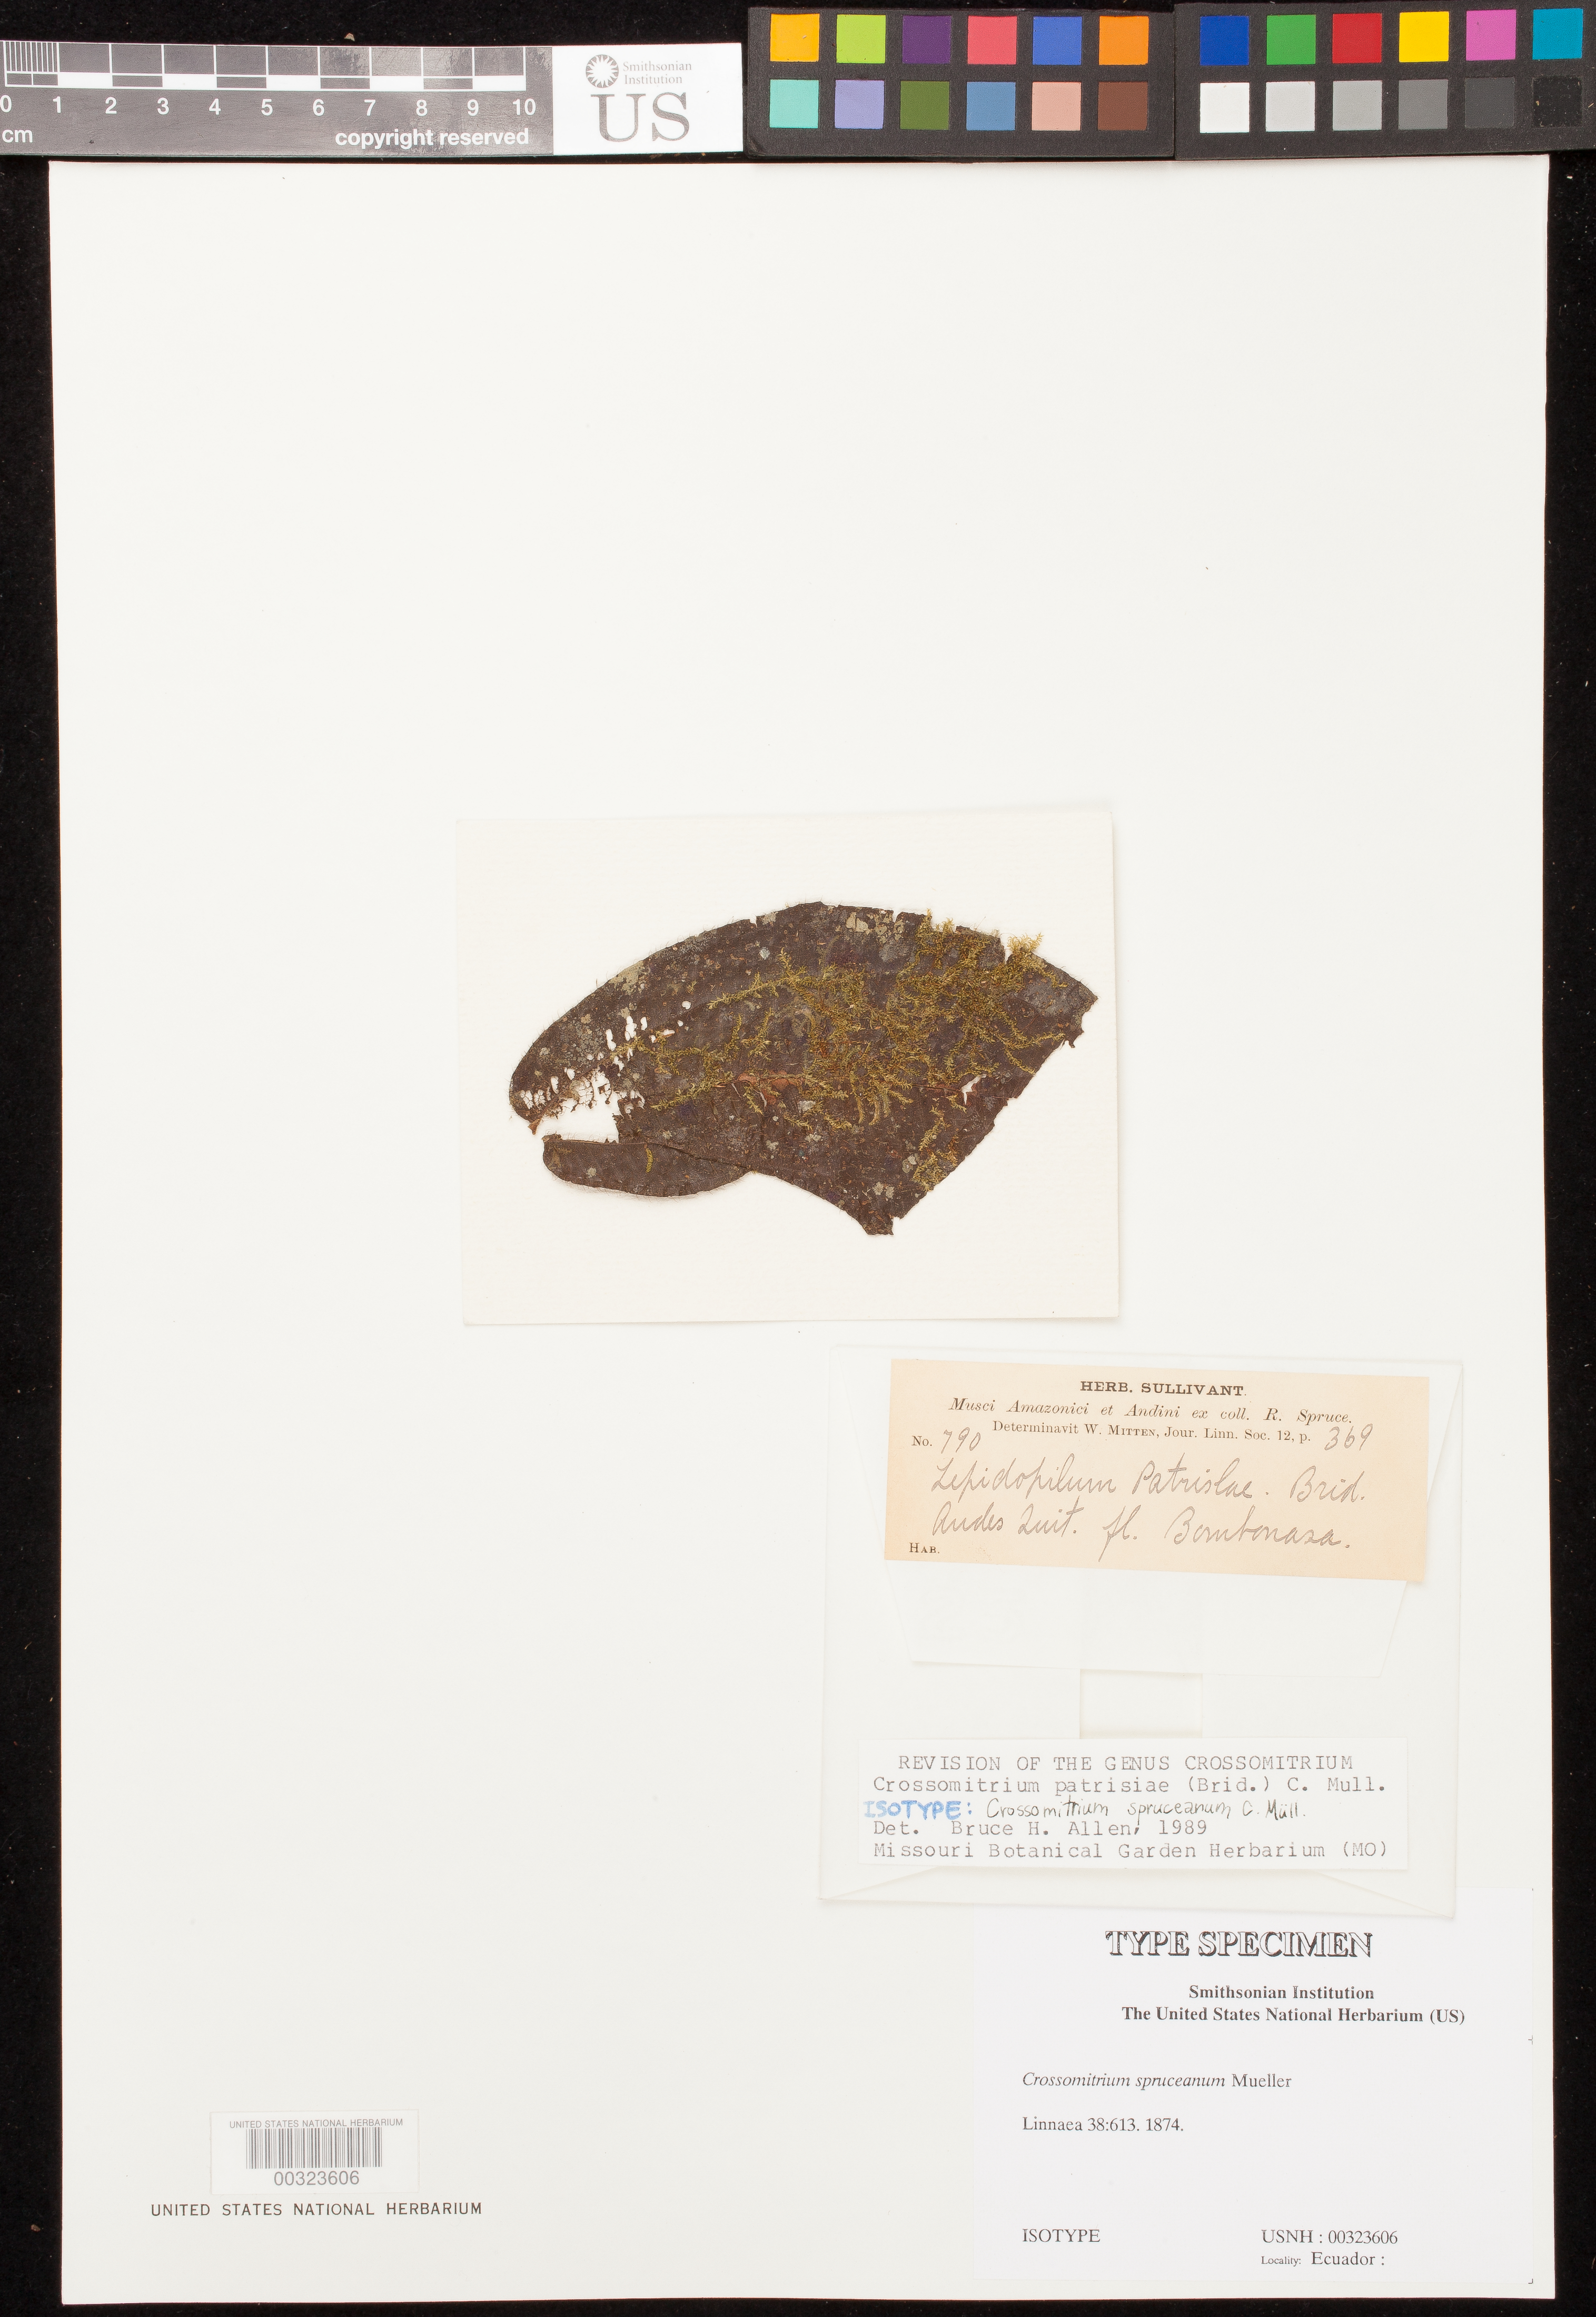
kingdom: Plantae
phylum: Bryophyta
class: Bryopsida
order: Hookeriales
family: Hookeriaceae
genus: Crossomitrium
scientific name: Crossomitrium spruceanum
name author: Müll. Hal.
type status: Isotype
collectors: R. Spruce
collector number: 790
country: Ecuador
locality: Andes Quit. Fl. Bombonasa. [Andes of Quito, Bombonasa River?]